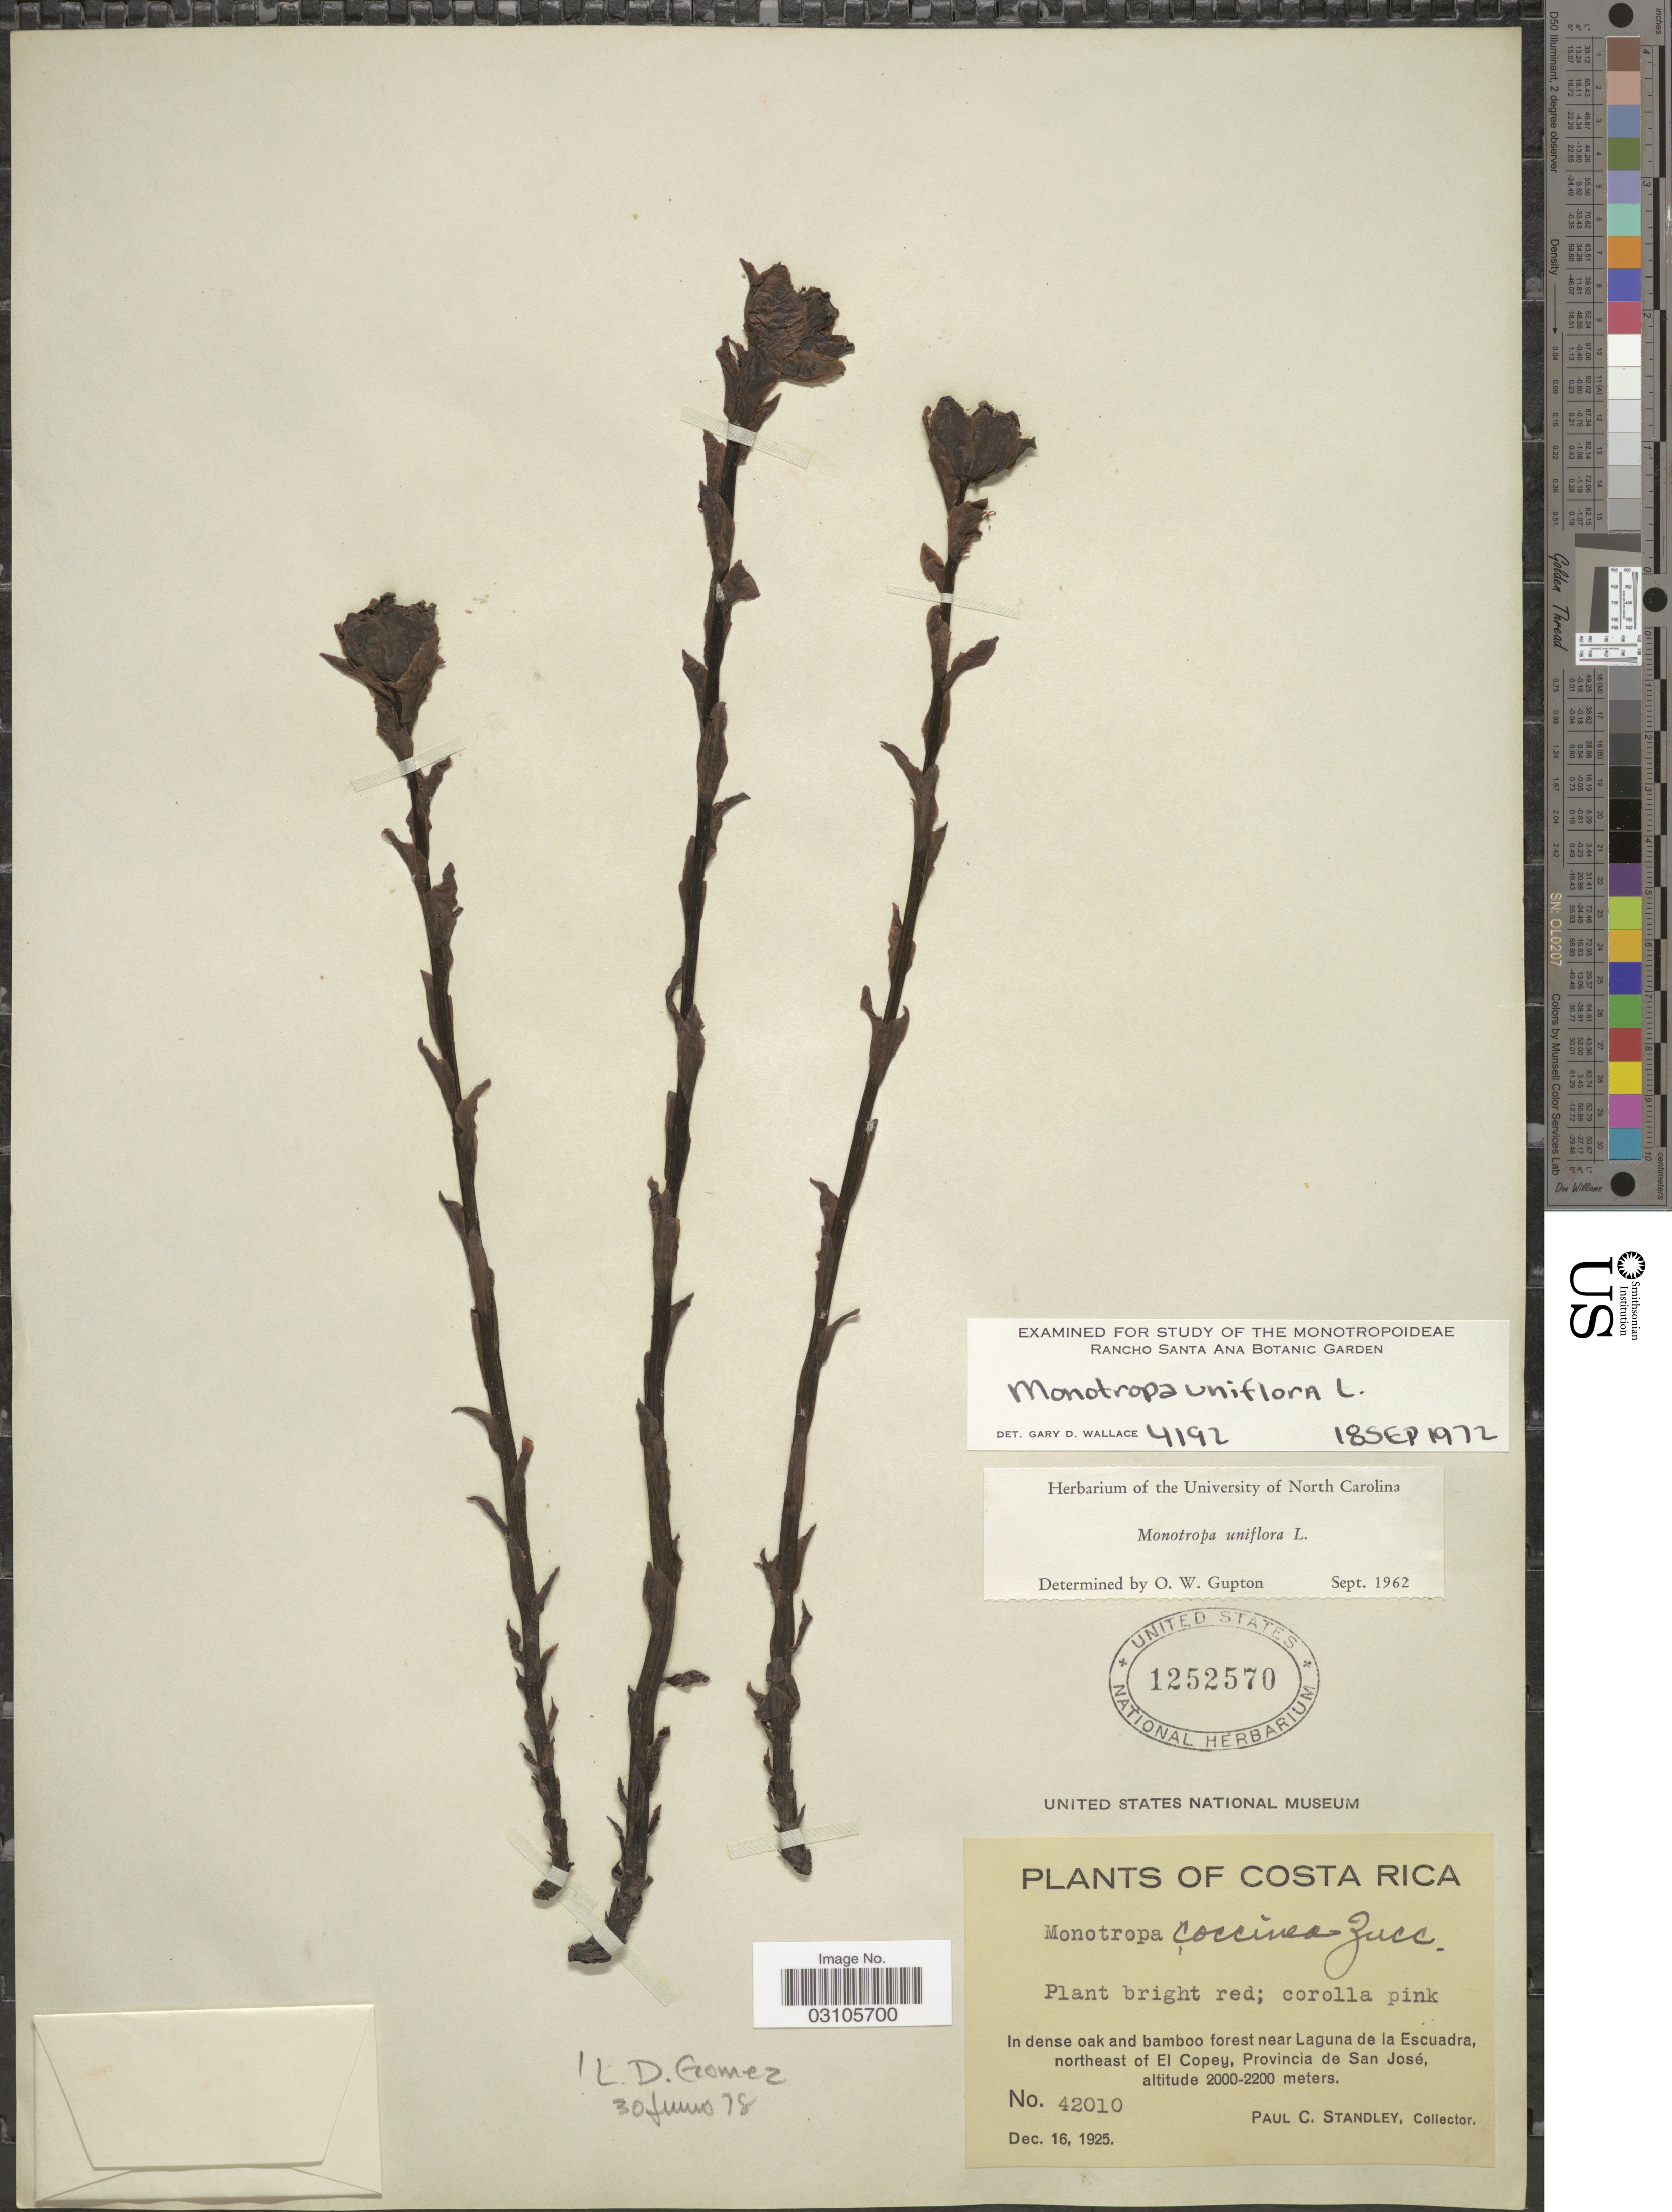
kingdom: Plantae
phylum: Tracheophyta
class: Magnoliopsida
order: Ericales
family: Ericaceae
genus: Monotropa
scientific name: Monotropa uniflora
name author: L.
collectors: P. C. Standley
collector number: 42010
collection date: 1925-12-16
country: Costa Rica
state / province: San José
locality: Near Laguna de la Escuadra, northeast of El Copey.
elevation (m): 2000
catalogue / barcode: US 1252570